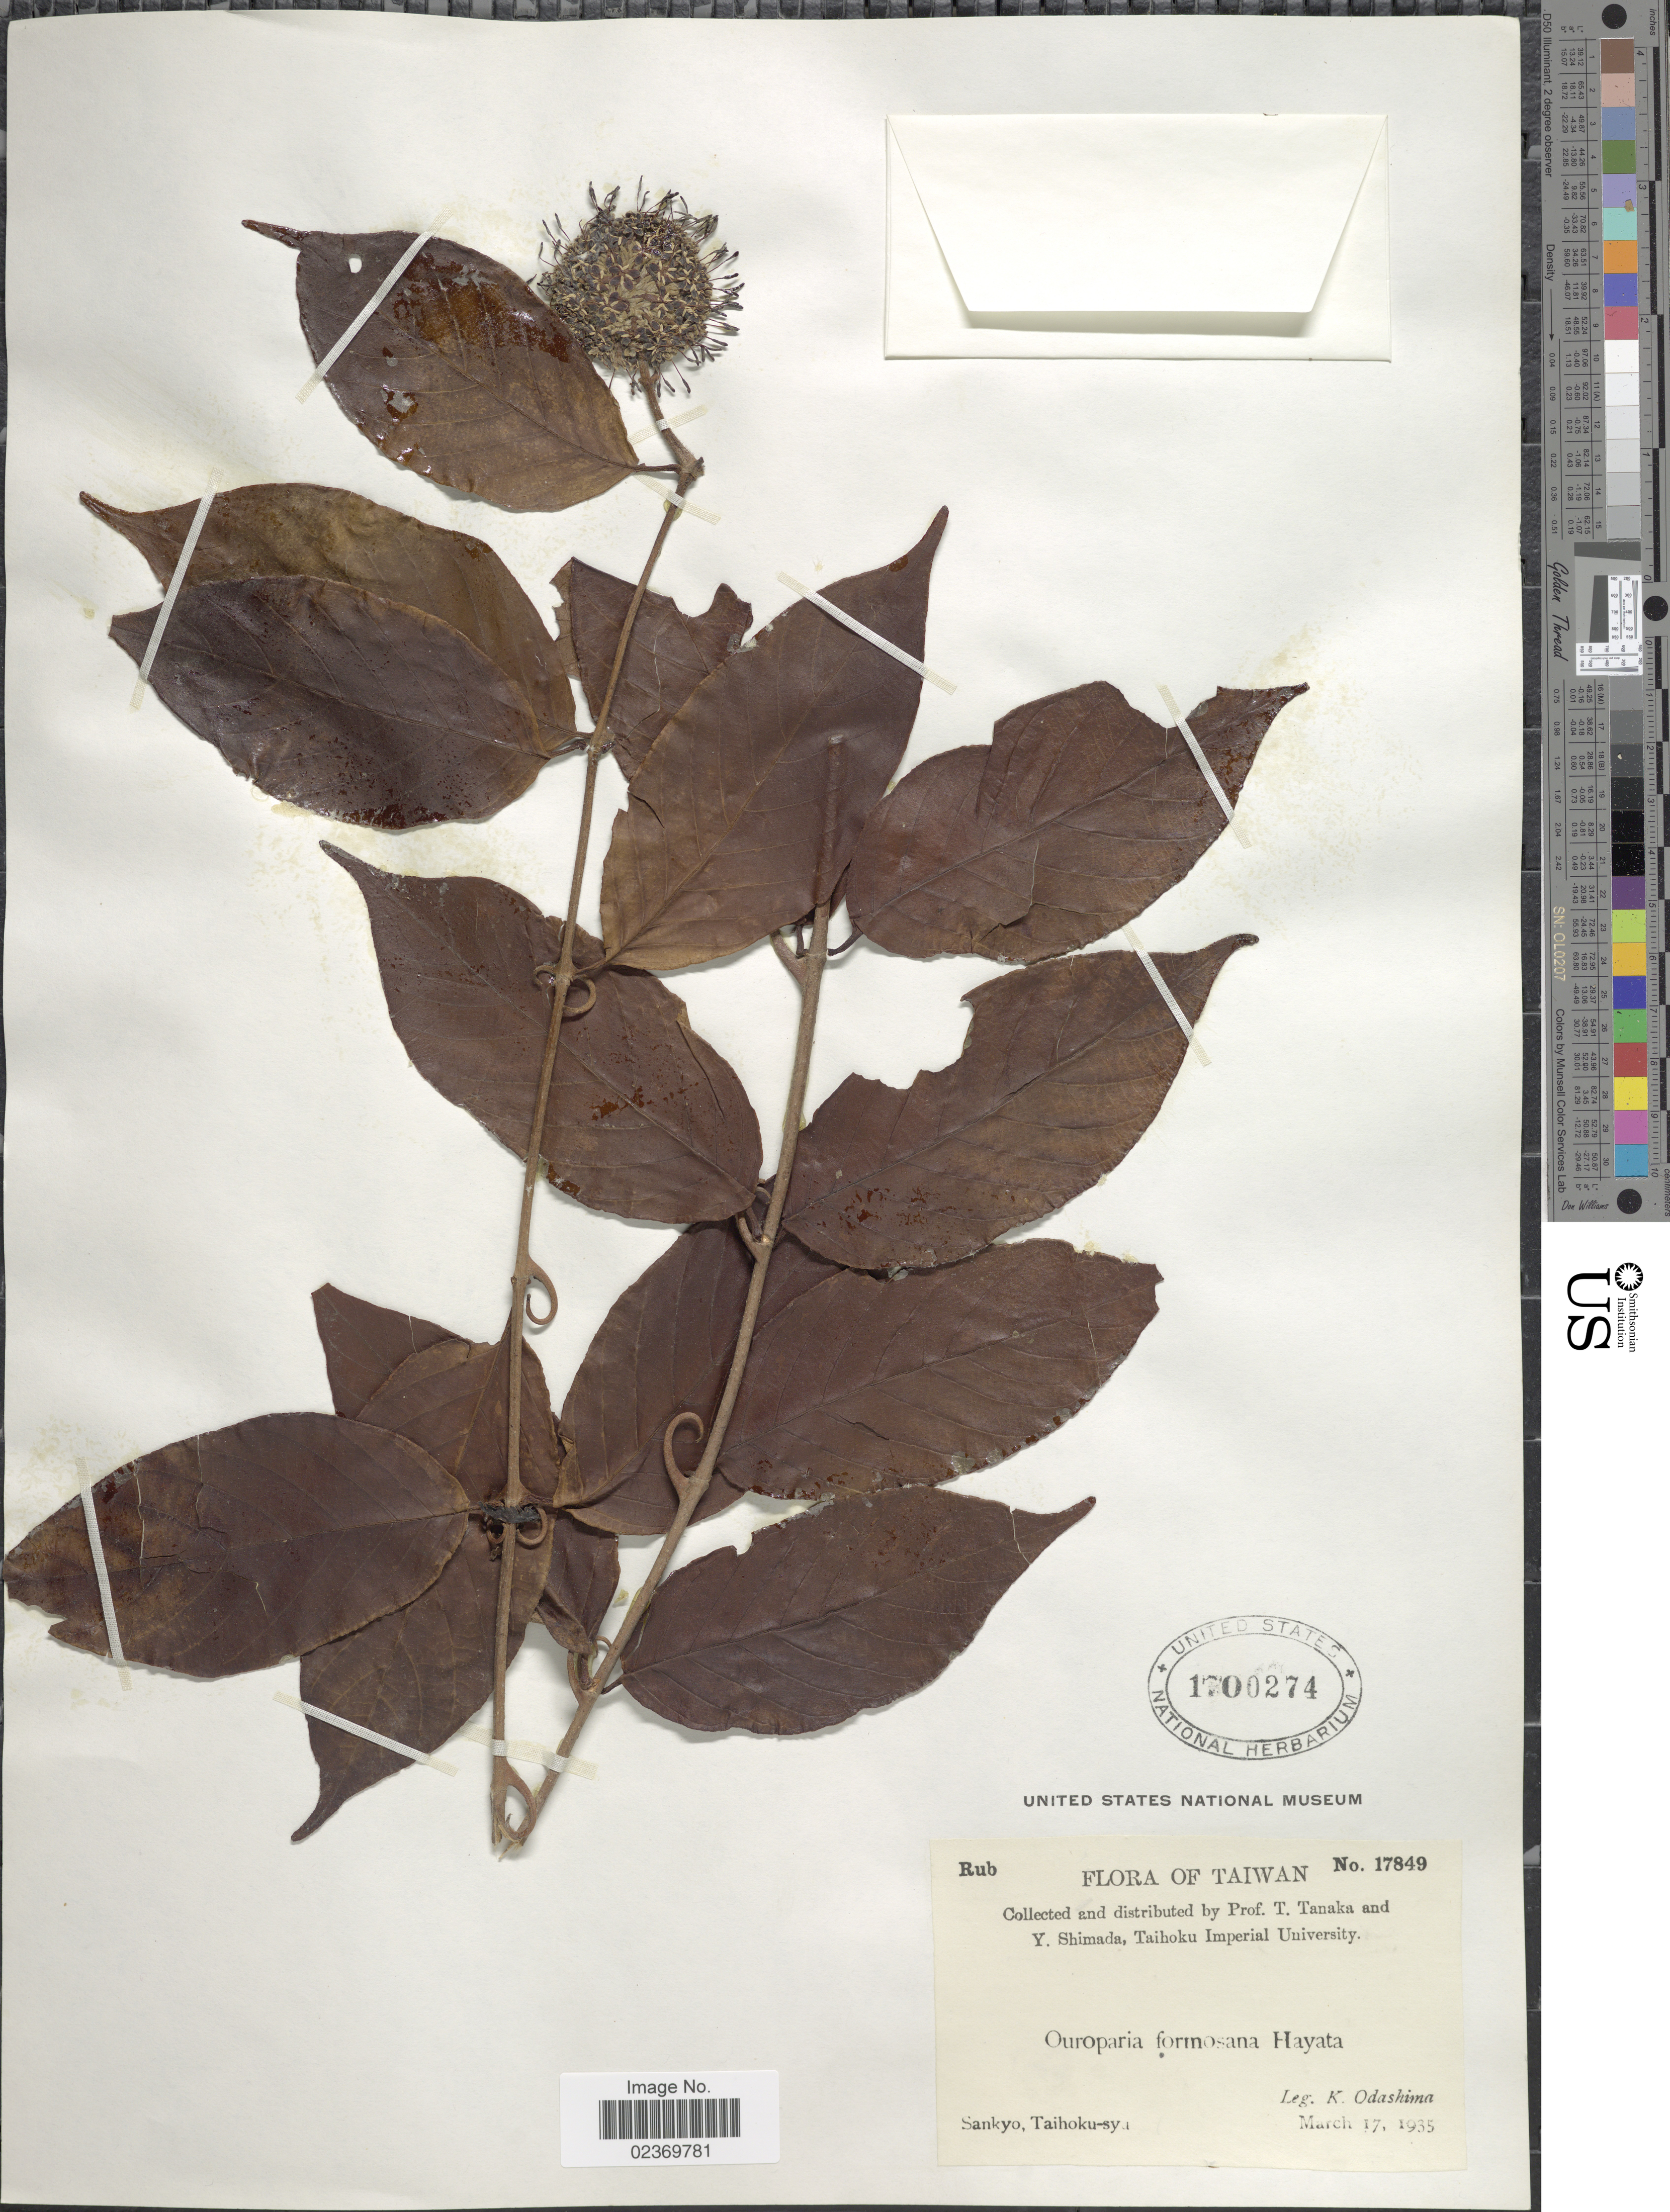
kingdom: Plantae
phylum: Tracheophyta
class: Magnoliopsida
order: Gentianales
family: Rubiaceae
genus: Uncaria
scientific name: Uncaria formosana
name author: (Matsum.) Hayata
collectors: K. Odashima, T. Tanaka & Y. Shimada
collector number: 17849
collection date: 1935-03-17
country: Taiwan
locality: Sankyo, Taihoku-syu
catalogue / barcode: US 1700274